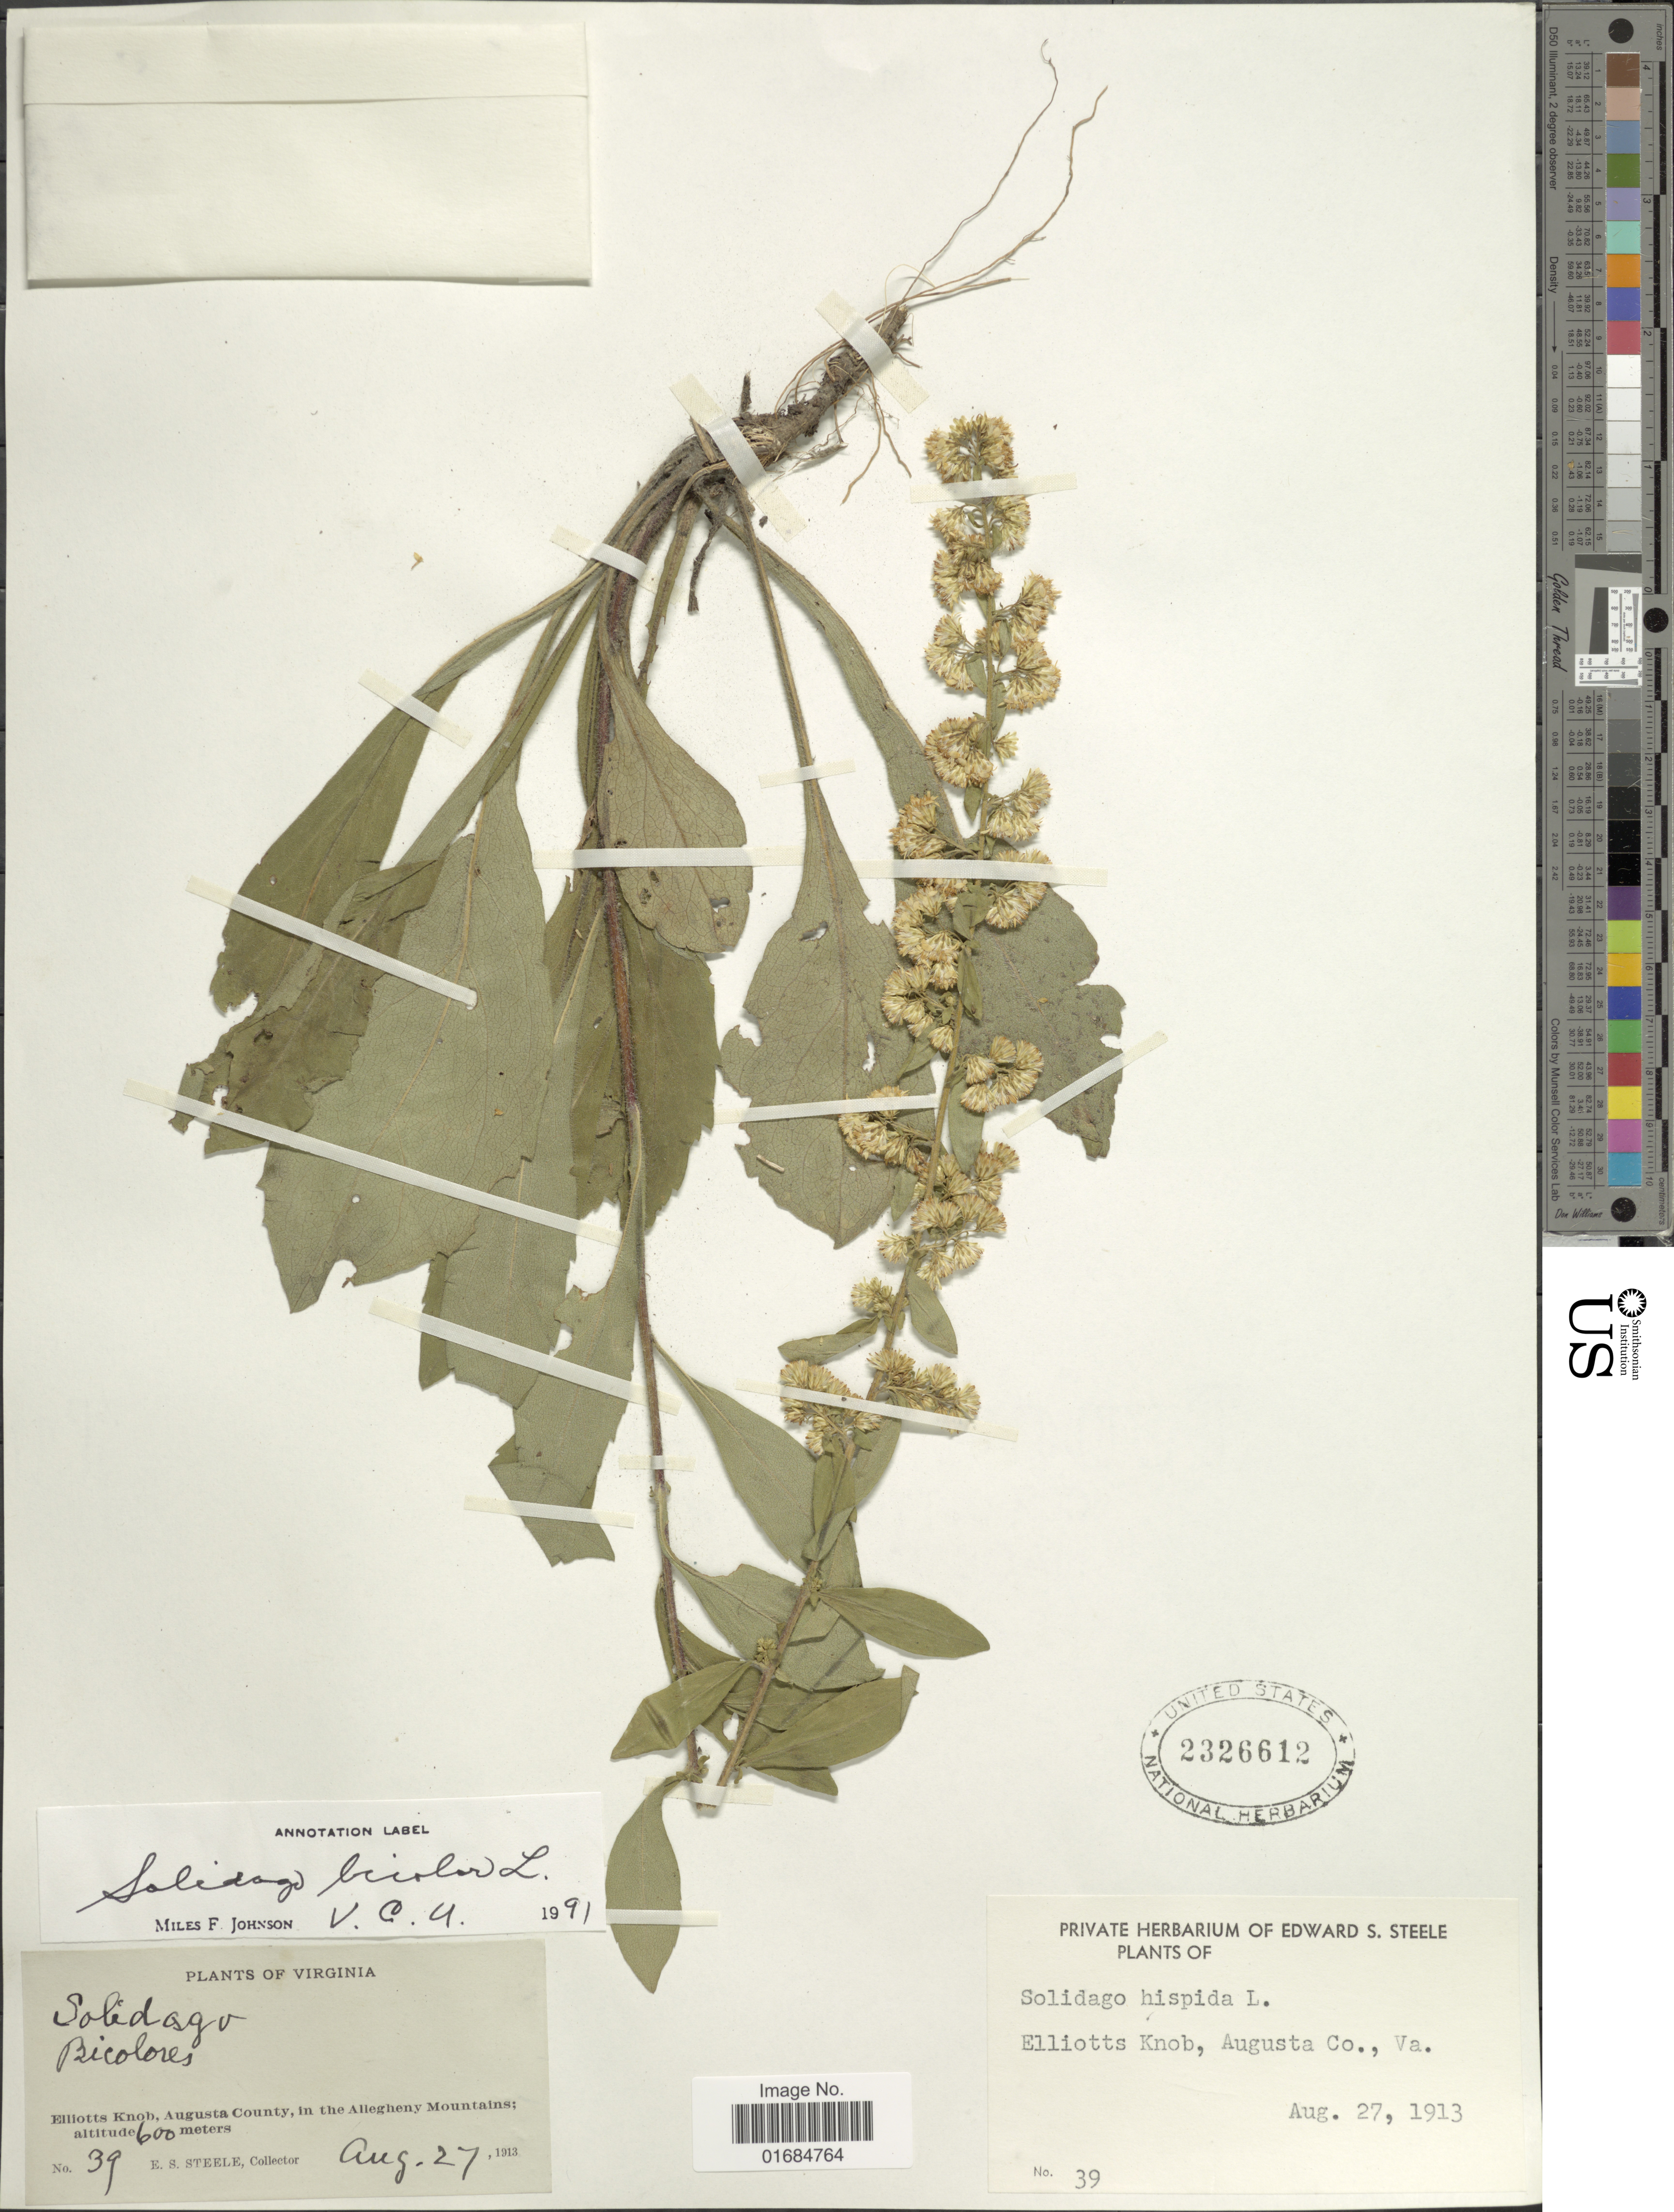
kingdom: Plantae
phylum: Tracheophyta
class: Magnoliopsida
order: Asterales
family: Asteraceae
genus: Solidago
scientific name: Solidago bicolor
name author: L.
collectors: E. Steele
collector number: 39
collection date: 1913-08-27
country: United States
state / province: Virginia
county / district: Augusta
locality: Elliots Knob, Augusta County, in the Allegheny Mountains.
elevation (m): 600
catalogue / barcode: US 2326612